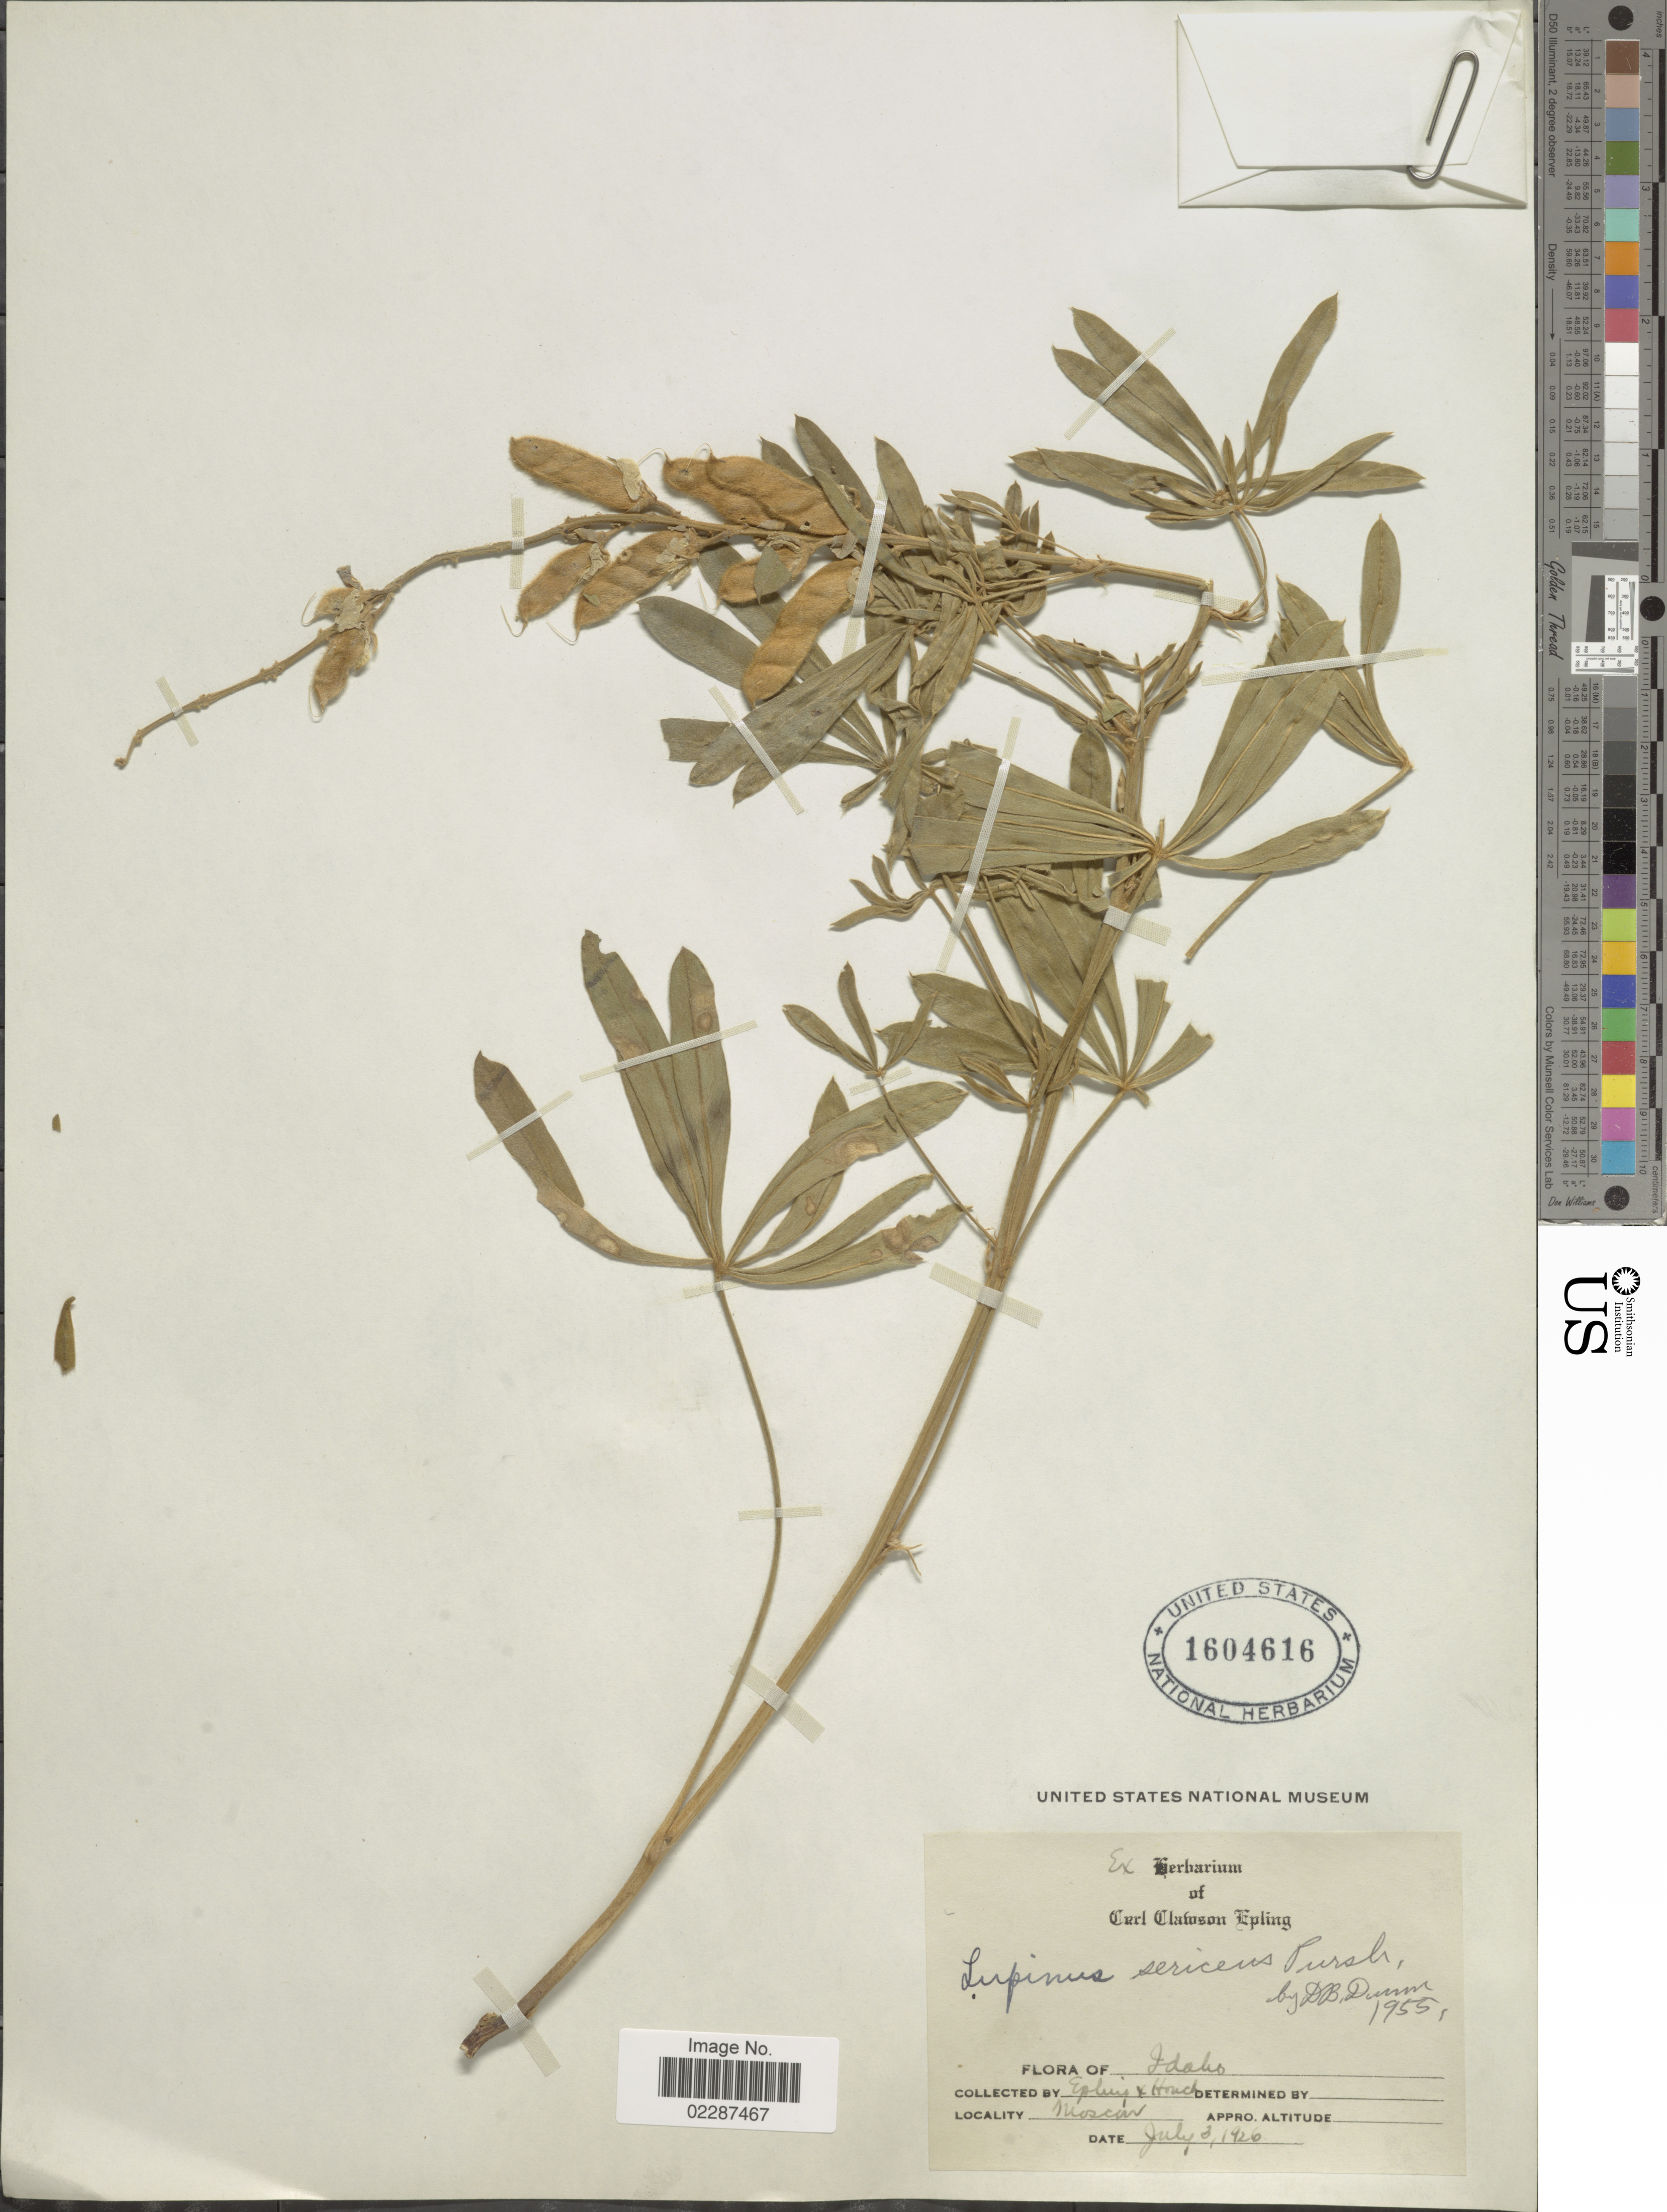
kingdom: Plantae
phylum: Tracheophyta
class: Magnoliopsida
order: Fabales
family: Fabaceae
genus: Lupinus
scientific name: Lupinus sericeus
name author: Pursh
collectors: -- Epling & Houch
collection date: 1926-07-03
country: United States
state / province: Idaho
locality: Moscan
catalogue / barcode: US 1604616